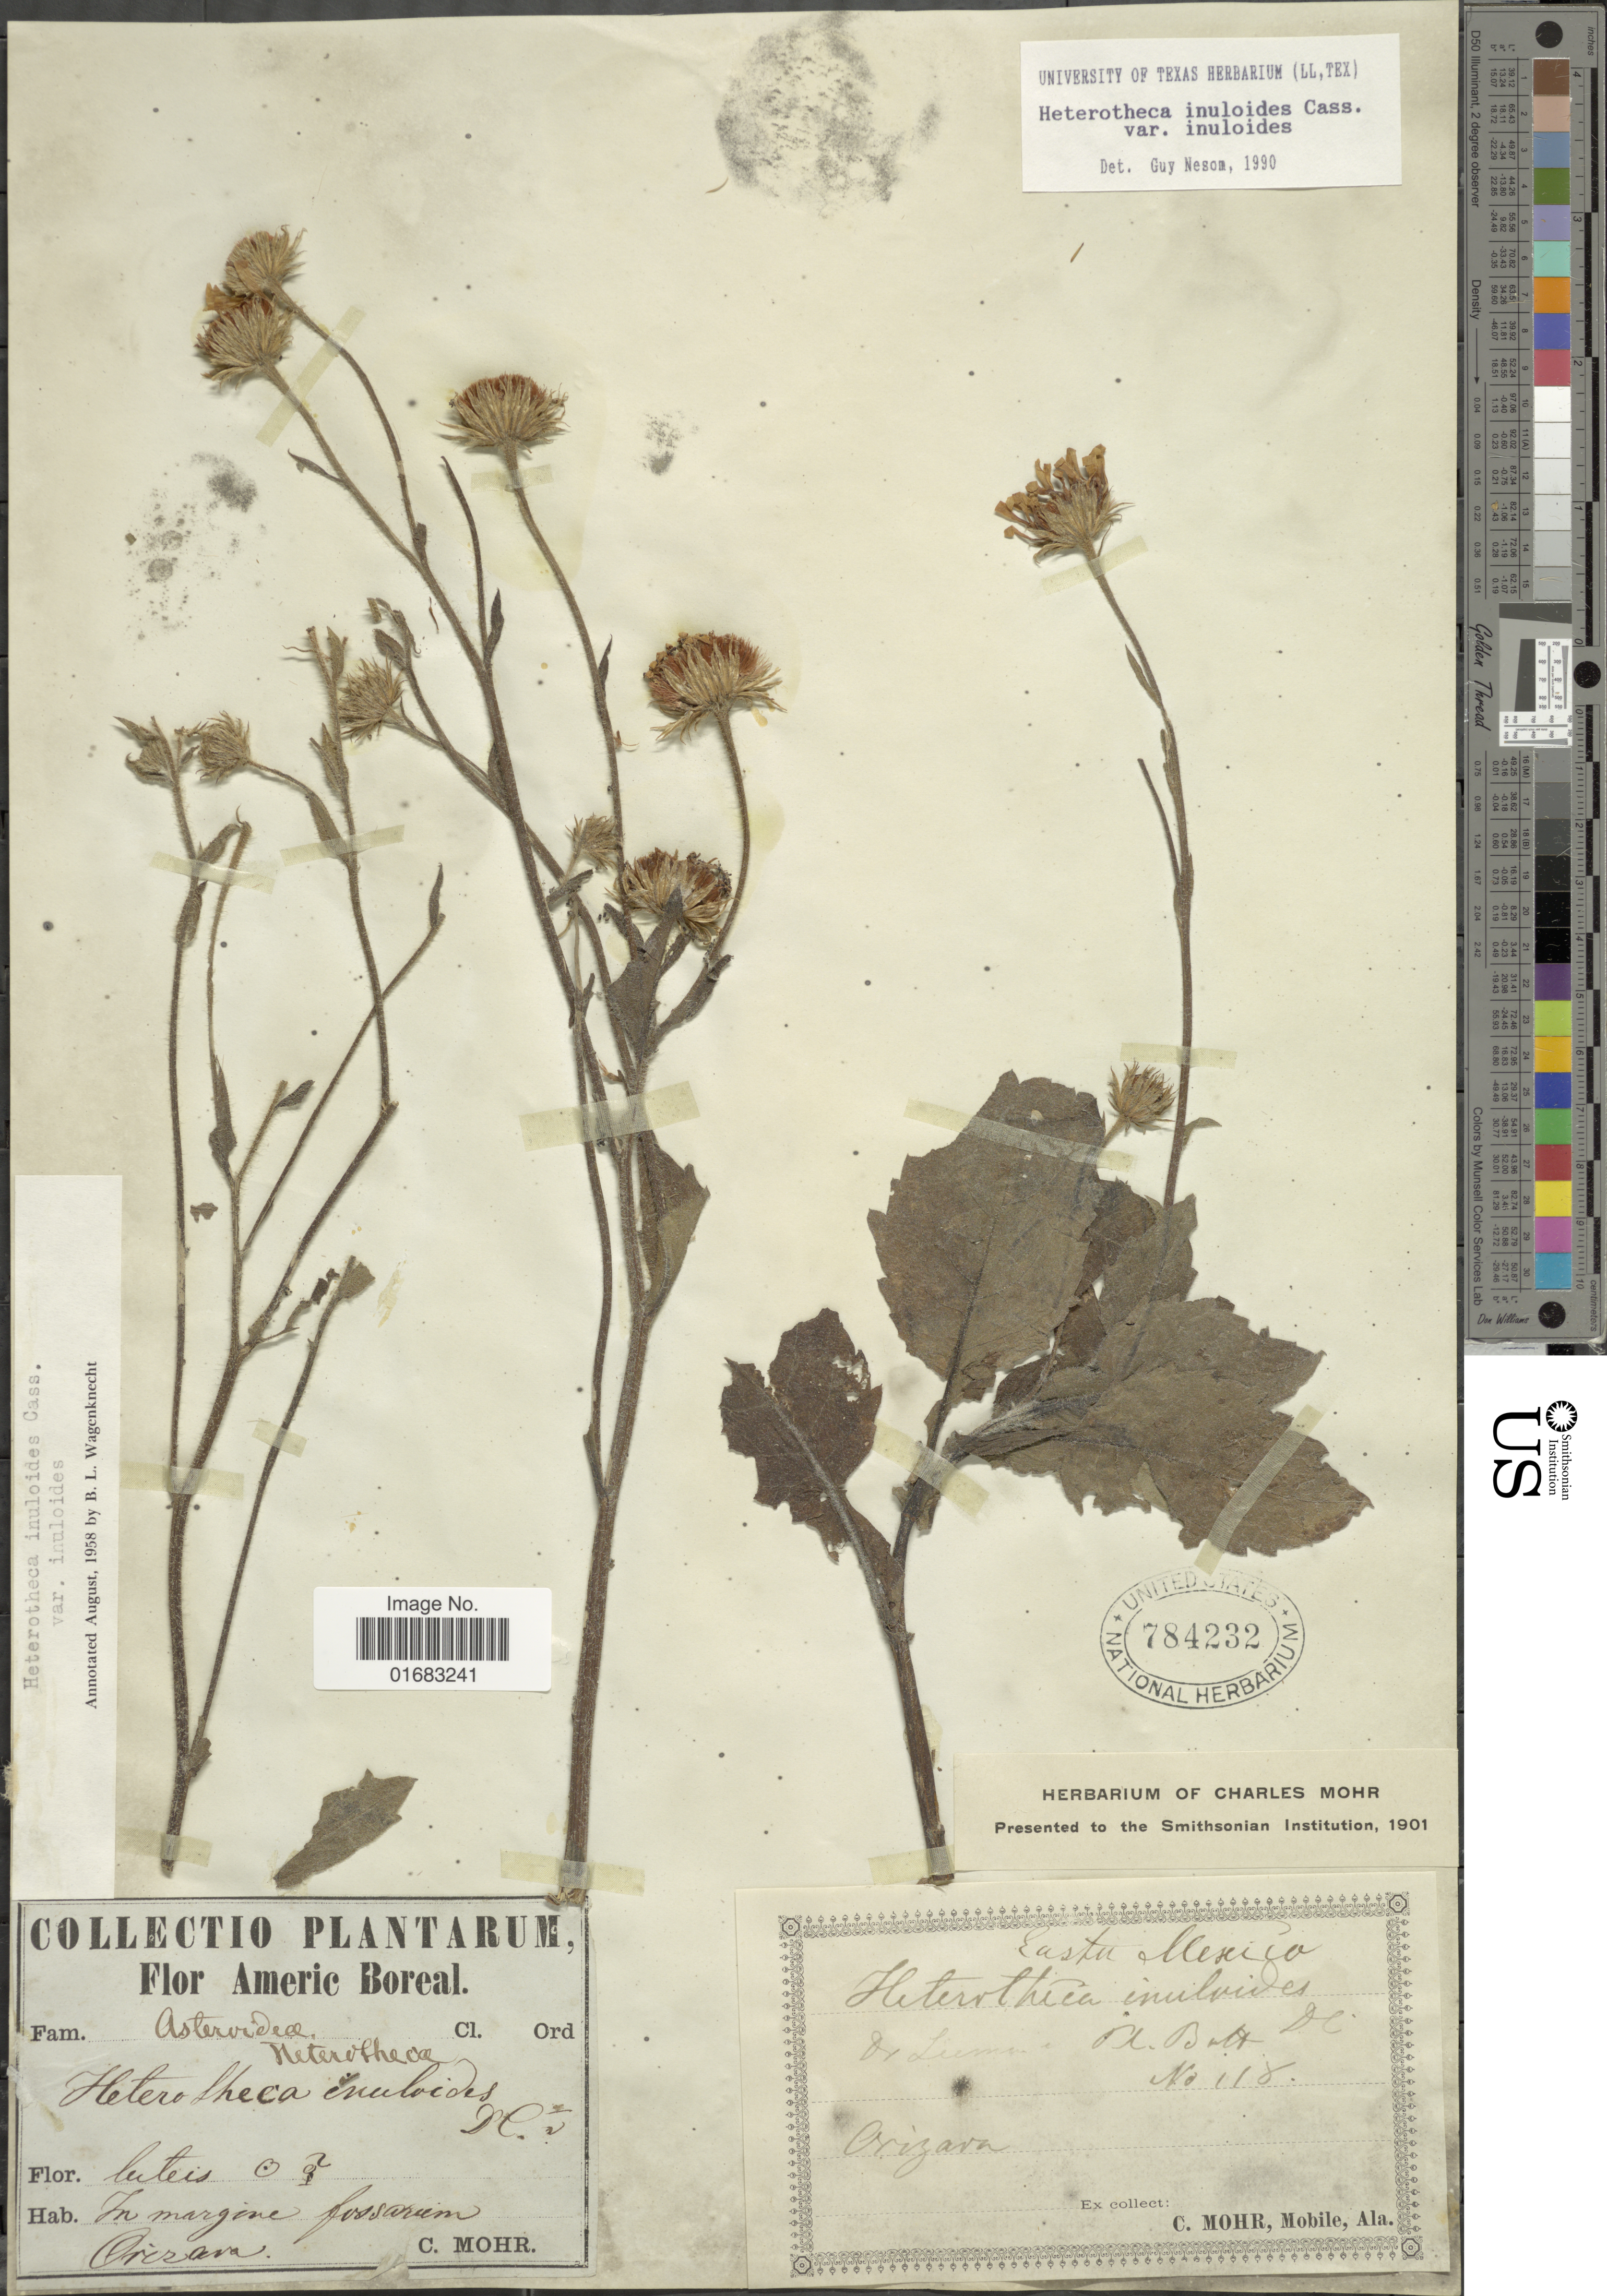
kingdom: Plantae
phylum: Tracheophyta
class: Magnoliopsida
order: Asterales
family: Asteraceae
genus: Heterotheca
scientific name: Heterotheca inuloides var. inuloides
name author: Cass.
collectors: C. T. Mohr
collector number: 118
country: United States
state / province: Arizona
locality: In margine fossarum, Arizona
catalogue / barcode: US 784232